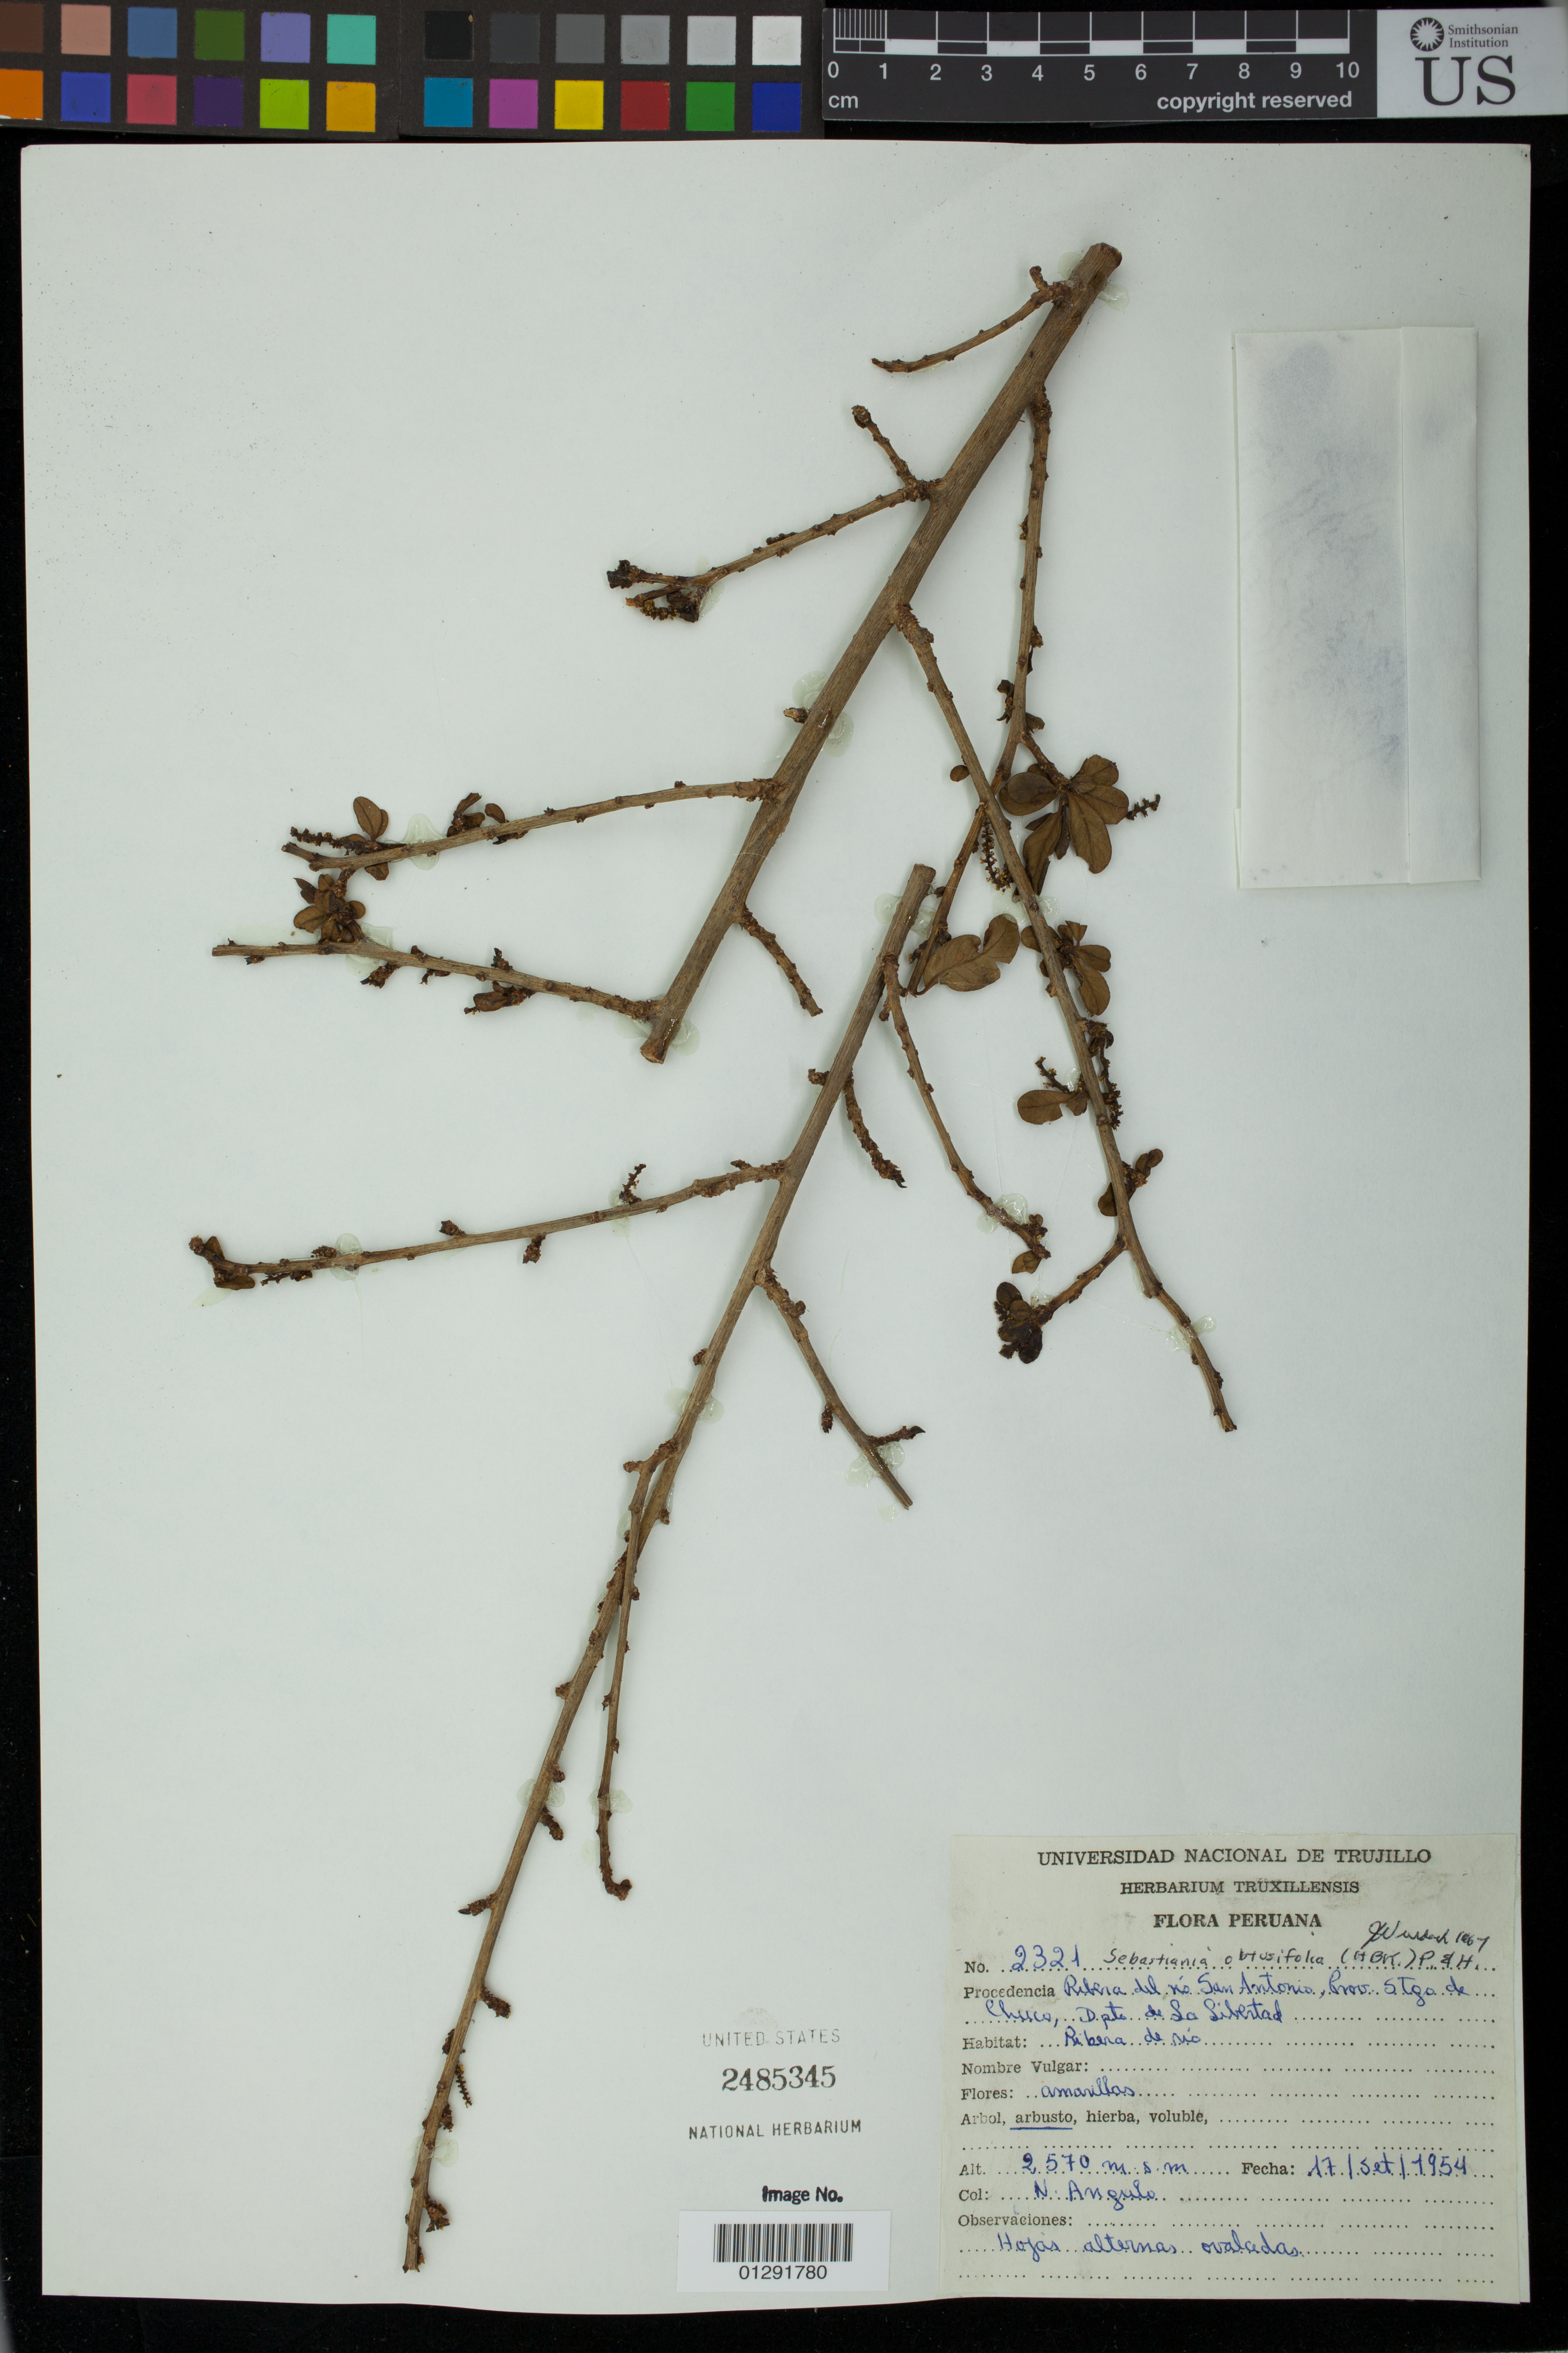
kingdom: Plantae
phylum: Tracheophyta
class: Magnoliopsida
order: Malpighiales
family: Euphorbiaceae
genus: Sebastiania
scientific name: Sebastiania obtusifolia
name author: Pax & K. Hoffm.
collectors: N. Angulo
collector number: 2321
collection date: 1954-09-17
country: Peru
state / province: La Libertad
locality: Riberia del rio San Antonio, Prov. Stgo de Chuco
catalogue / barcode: US 2485345